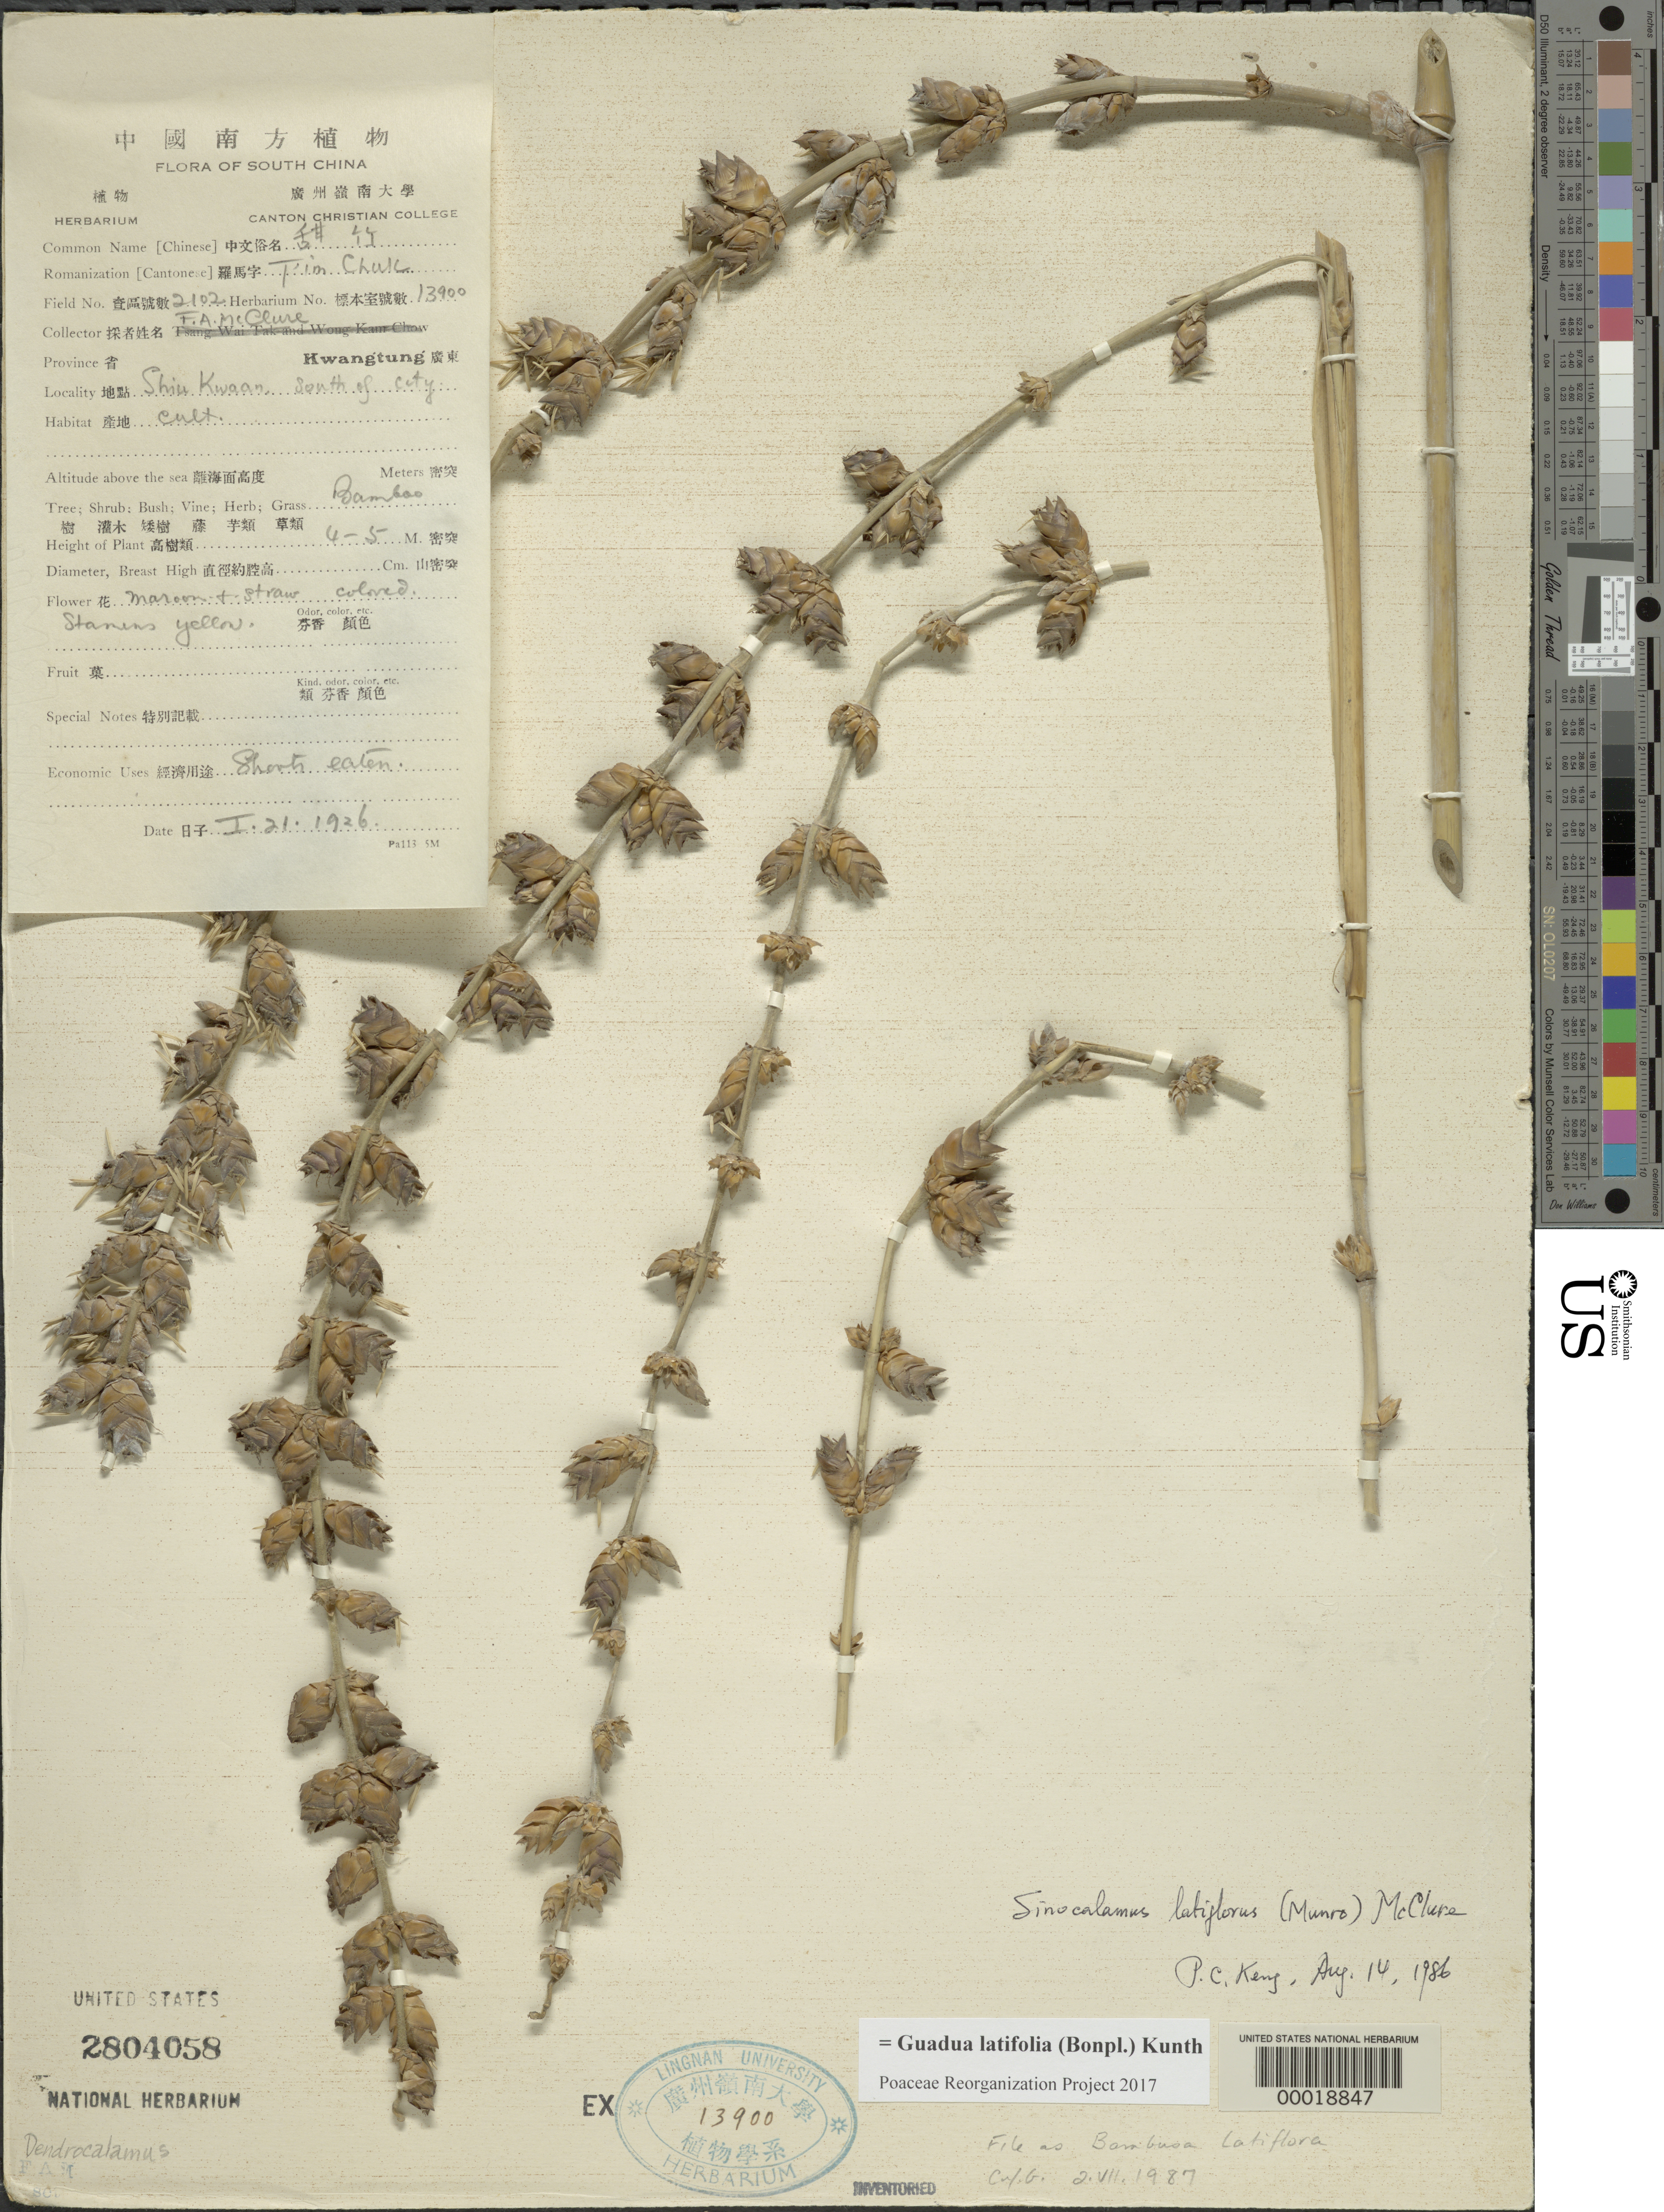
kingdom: Plantae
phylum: Tracheophyta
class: Liliopsida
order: Poales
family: Poaceae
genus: Guadua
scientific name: Guadua latifolia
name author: (Bonpl.) Kunth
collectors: F. A. McClure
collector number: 2102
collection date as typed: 21 Jan 1926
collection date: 1926-01-21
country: China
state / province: Guangdong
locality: Shiu kwaan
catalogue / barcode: US 2804058